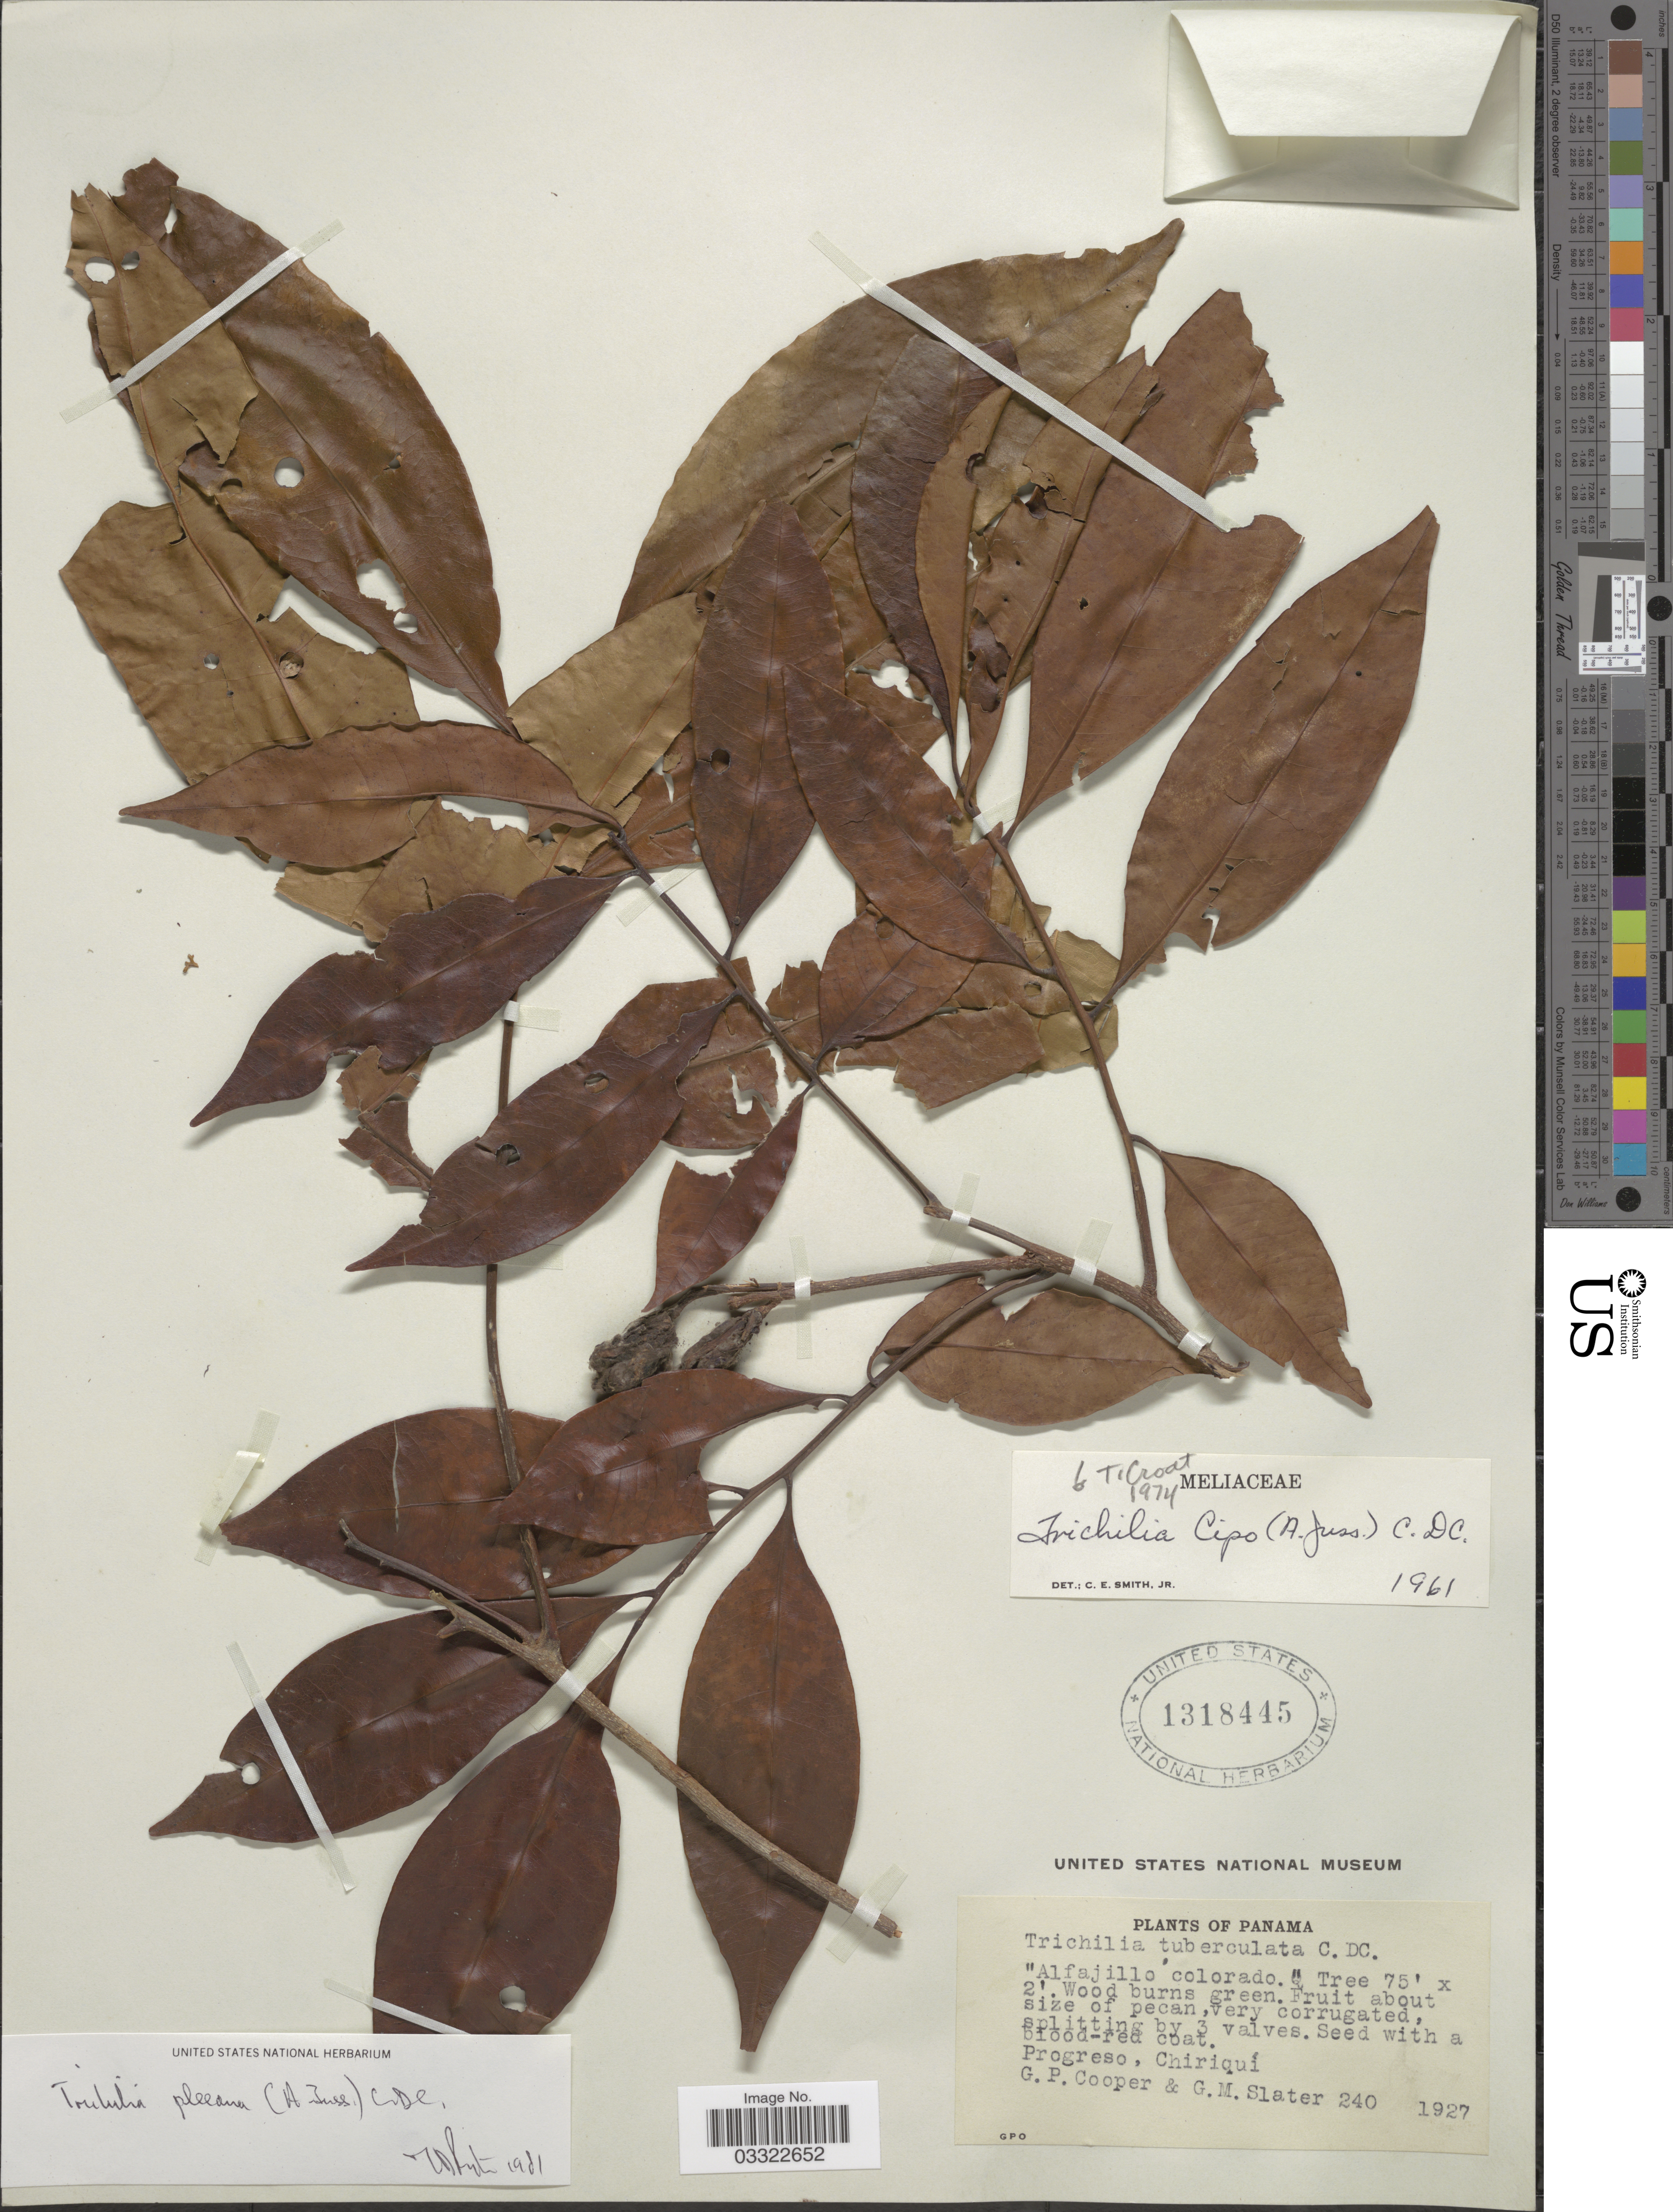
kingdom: Plantae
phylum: Tracheophyta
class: Magnoliopsida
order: Sapindales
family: Meliaceae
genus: Trichilia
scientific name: Trichilia pleeana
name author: (A. Juss.) C. DC.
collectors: G. Cooper & G. Slater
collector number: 240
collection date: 1927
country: Panama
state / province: Chiriqui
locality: Progreso.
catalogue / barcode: US 1318445